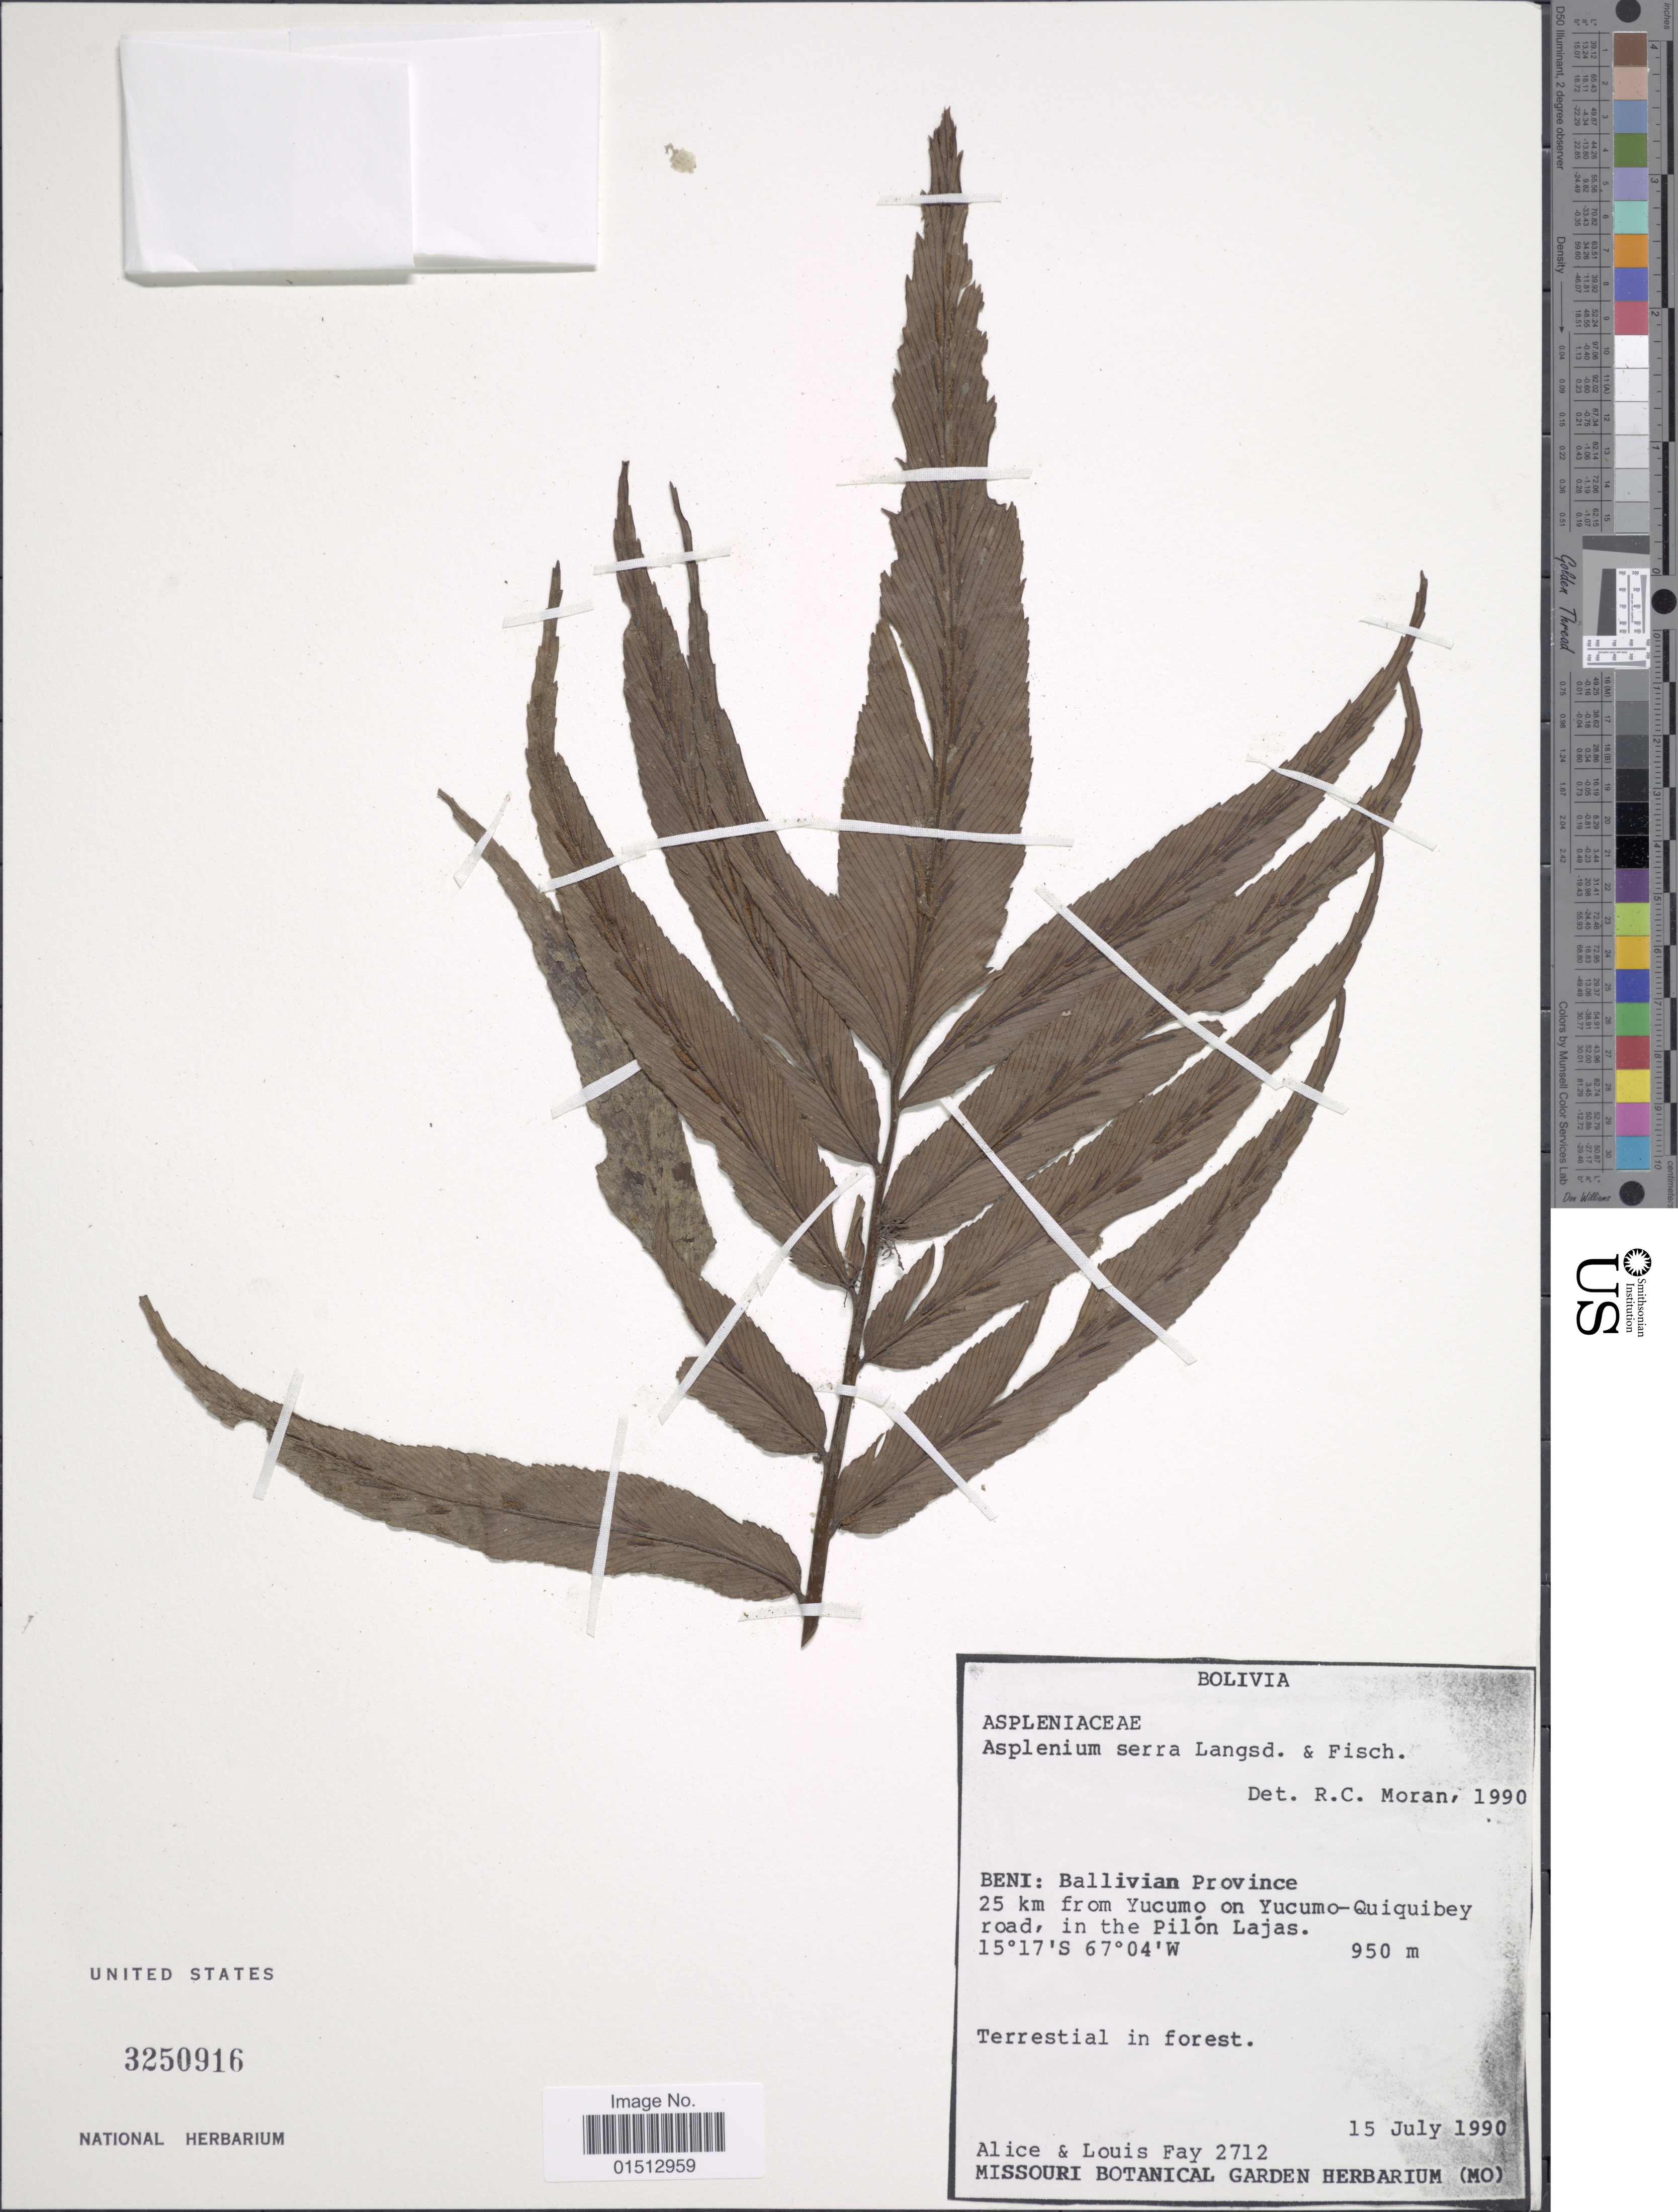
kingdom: Plantae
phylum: Tracheophyta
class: Polypodiopsida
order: Polypodiales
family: Aspleniaceae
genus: Asplenium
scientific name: Asplenium serra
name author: Langsd. & Fisch.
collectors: A. Fay & L. Fay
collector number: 2712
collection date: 1990-07-15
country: Bolivia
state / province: Beni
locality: Bolivia, Beni: Ballivian Province 25 km from Yucumo on Tucumo-Quiquibey road, in the Pilon Lajas.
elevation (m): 950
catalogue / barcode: US 3250916